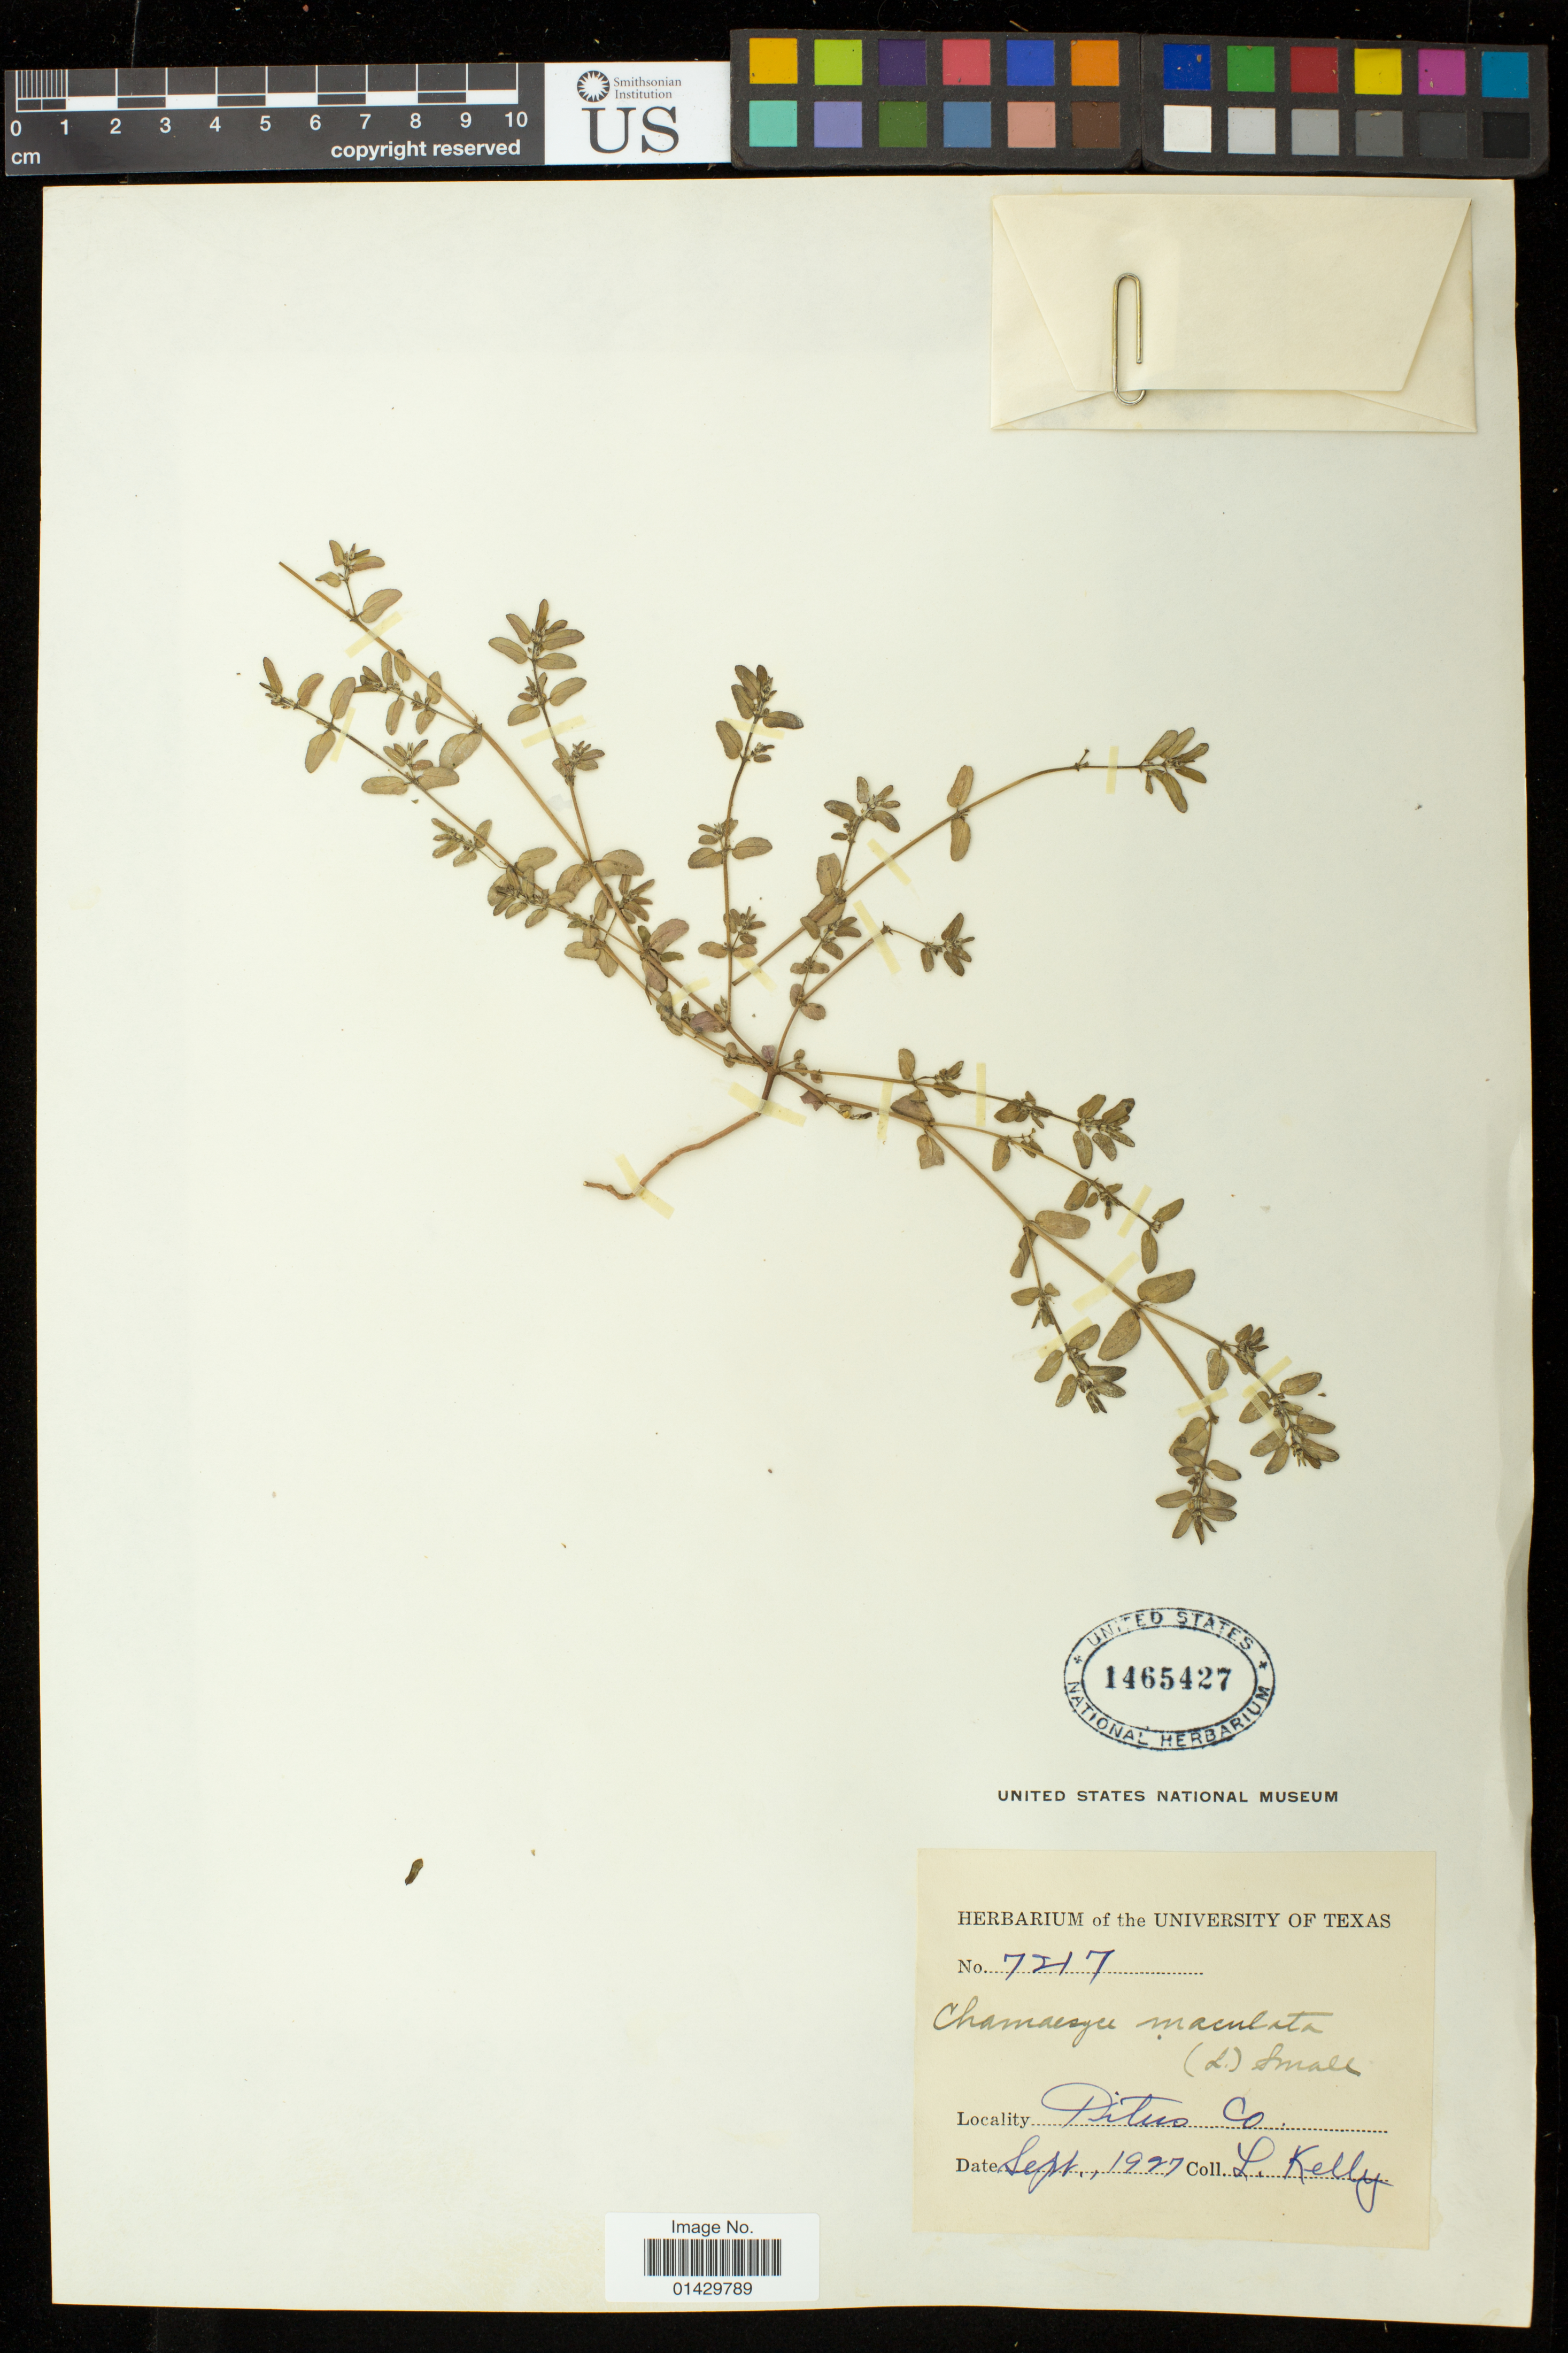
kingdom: Plantae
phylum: Tracheophyta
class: Magnoliopsida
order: Malpighiales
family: Euphorbiaceae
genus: Euphorbia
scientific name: Euphorbia maculata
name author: L.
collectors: L. Kelly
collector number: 7217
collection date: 1927-09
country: United States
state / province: Texas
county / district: Titus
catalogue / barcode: US 1465427